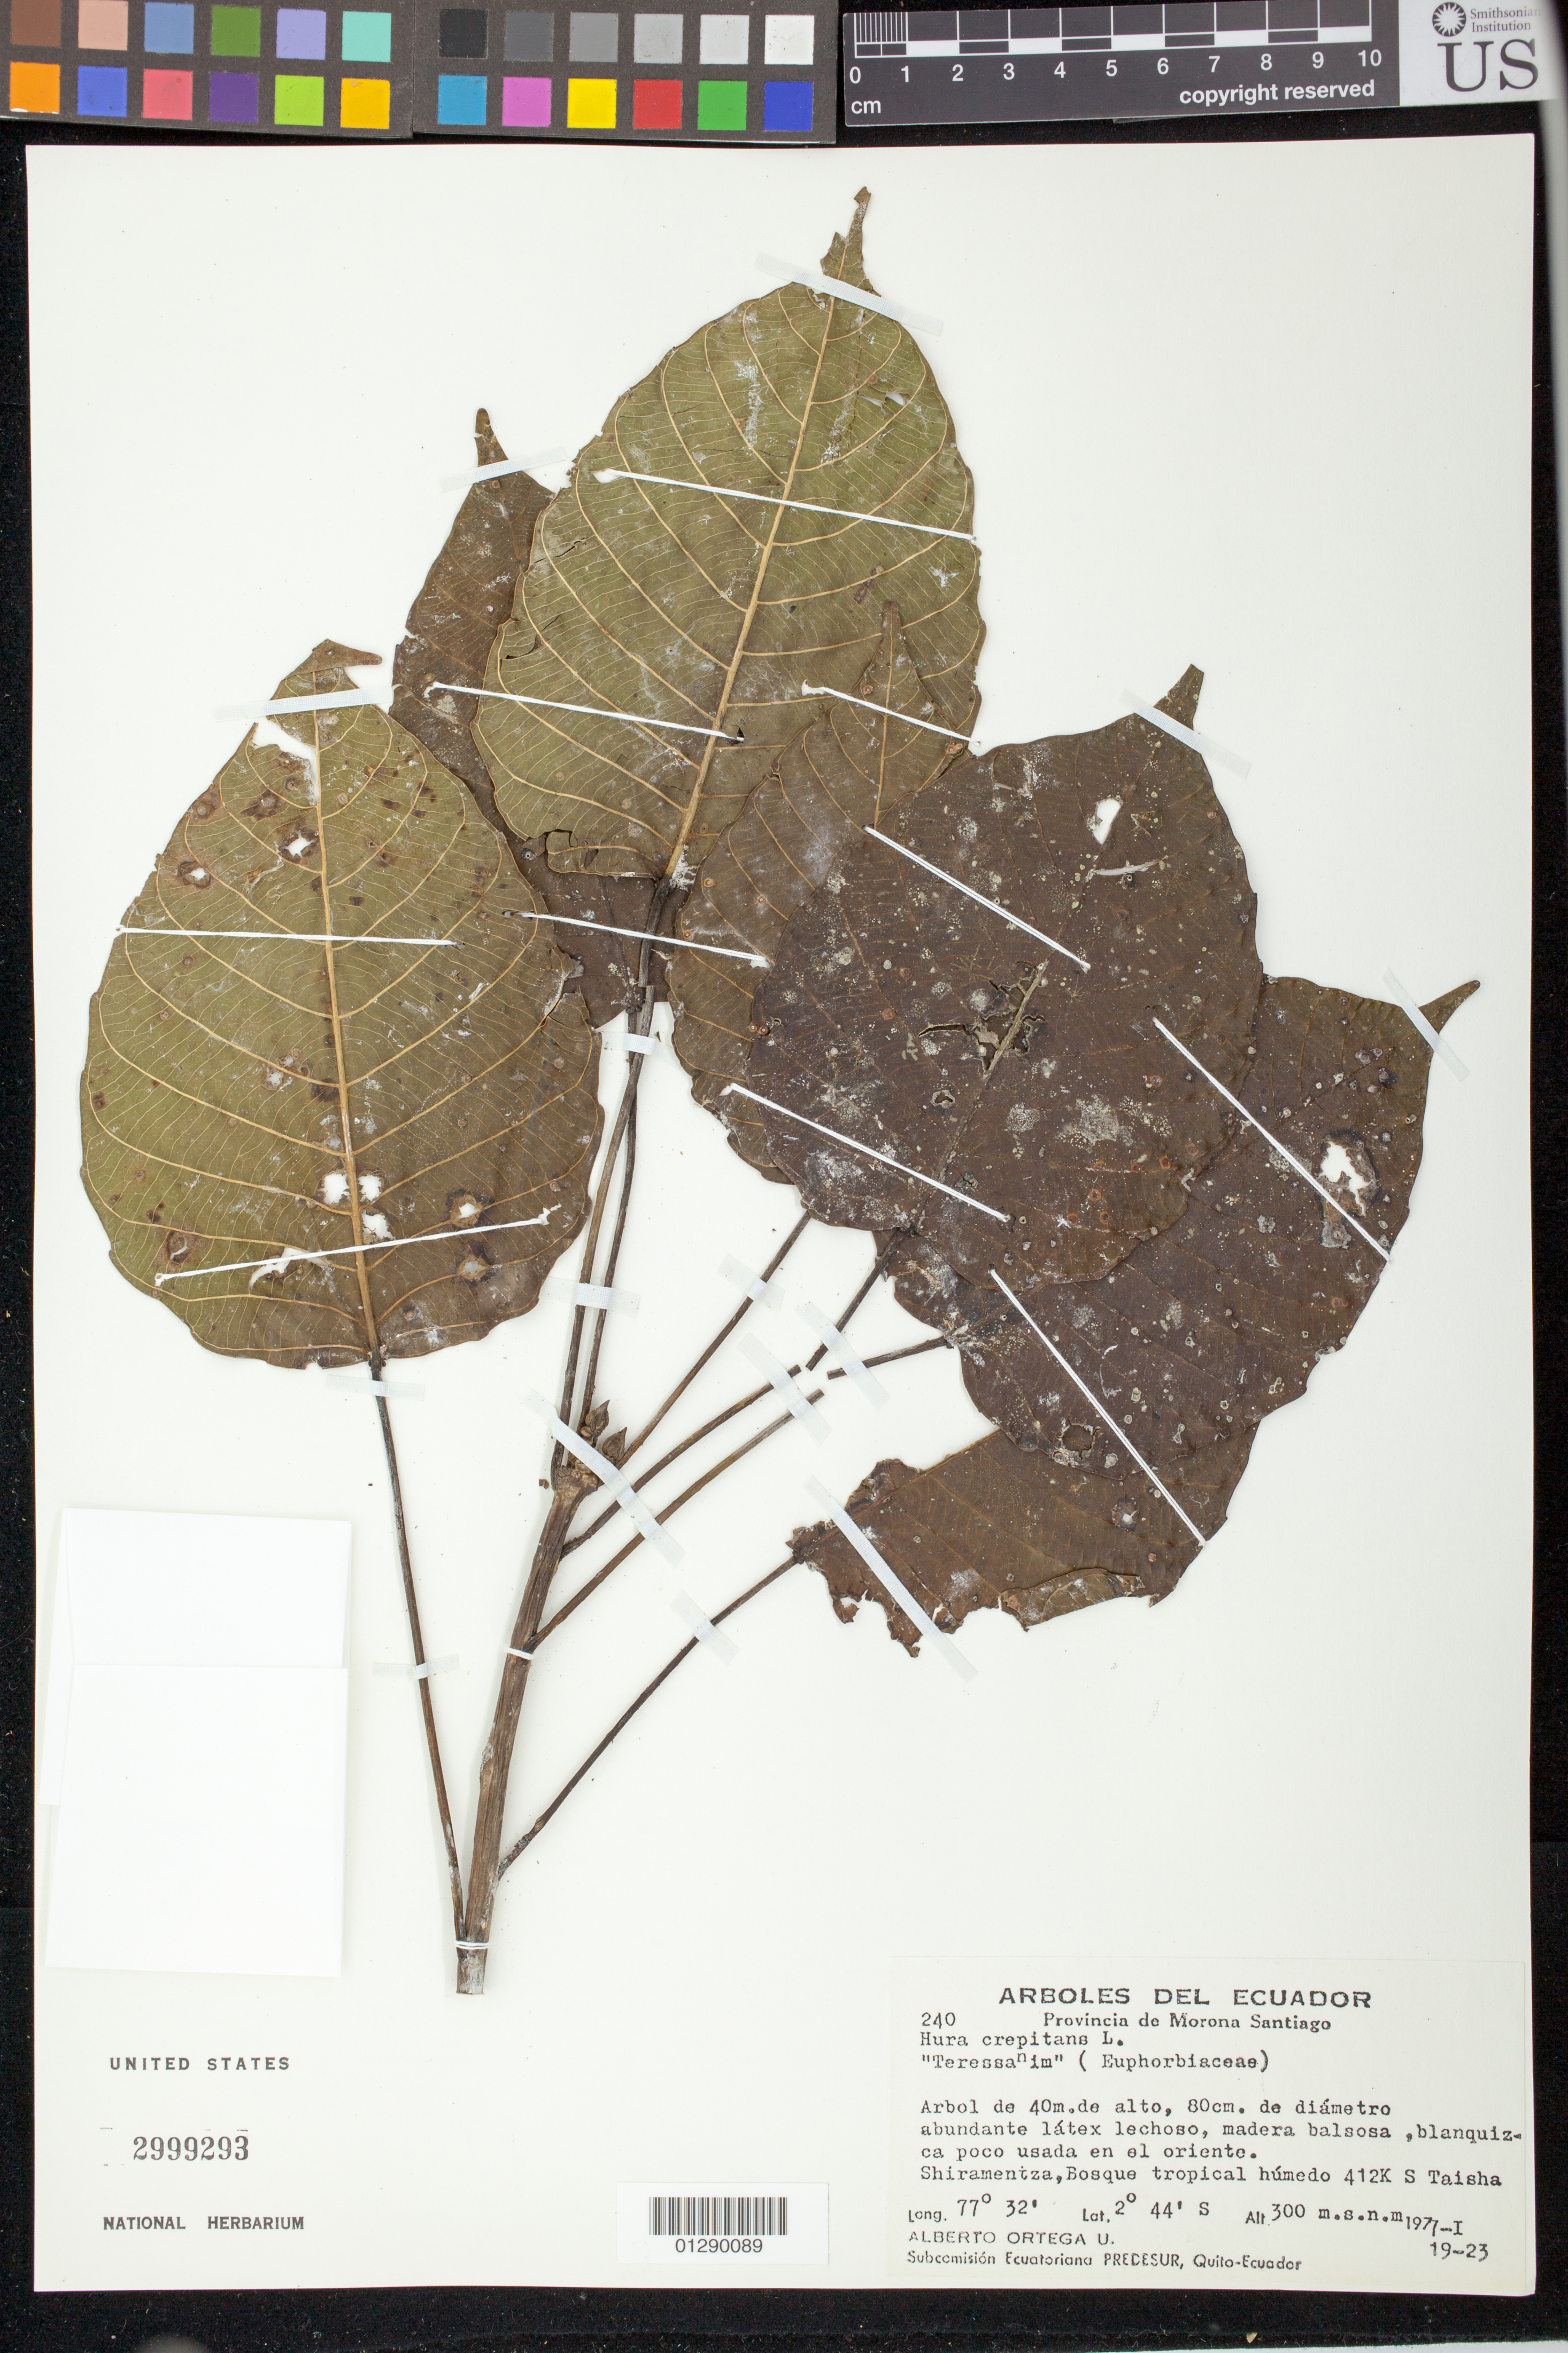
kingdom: Plantae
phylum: Tracheophyta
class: Magnoliopsida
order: Malpighiales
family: Euphorbiaceae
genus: Hura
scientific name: Hura crepitans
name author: L.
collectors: A. T. Ortega U.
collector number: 240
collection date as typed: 19 Jan 1977 to 23 Jan 1977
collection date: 1977-01-19/1977-01-23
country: Ecuador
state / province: Morona-Santiago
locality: Shiramentza, 412 km s taisha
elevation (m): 300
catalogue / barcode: US 2999293